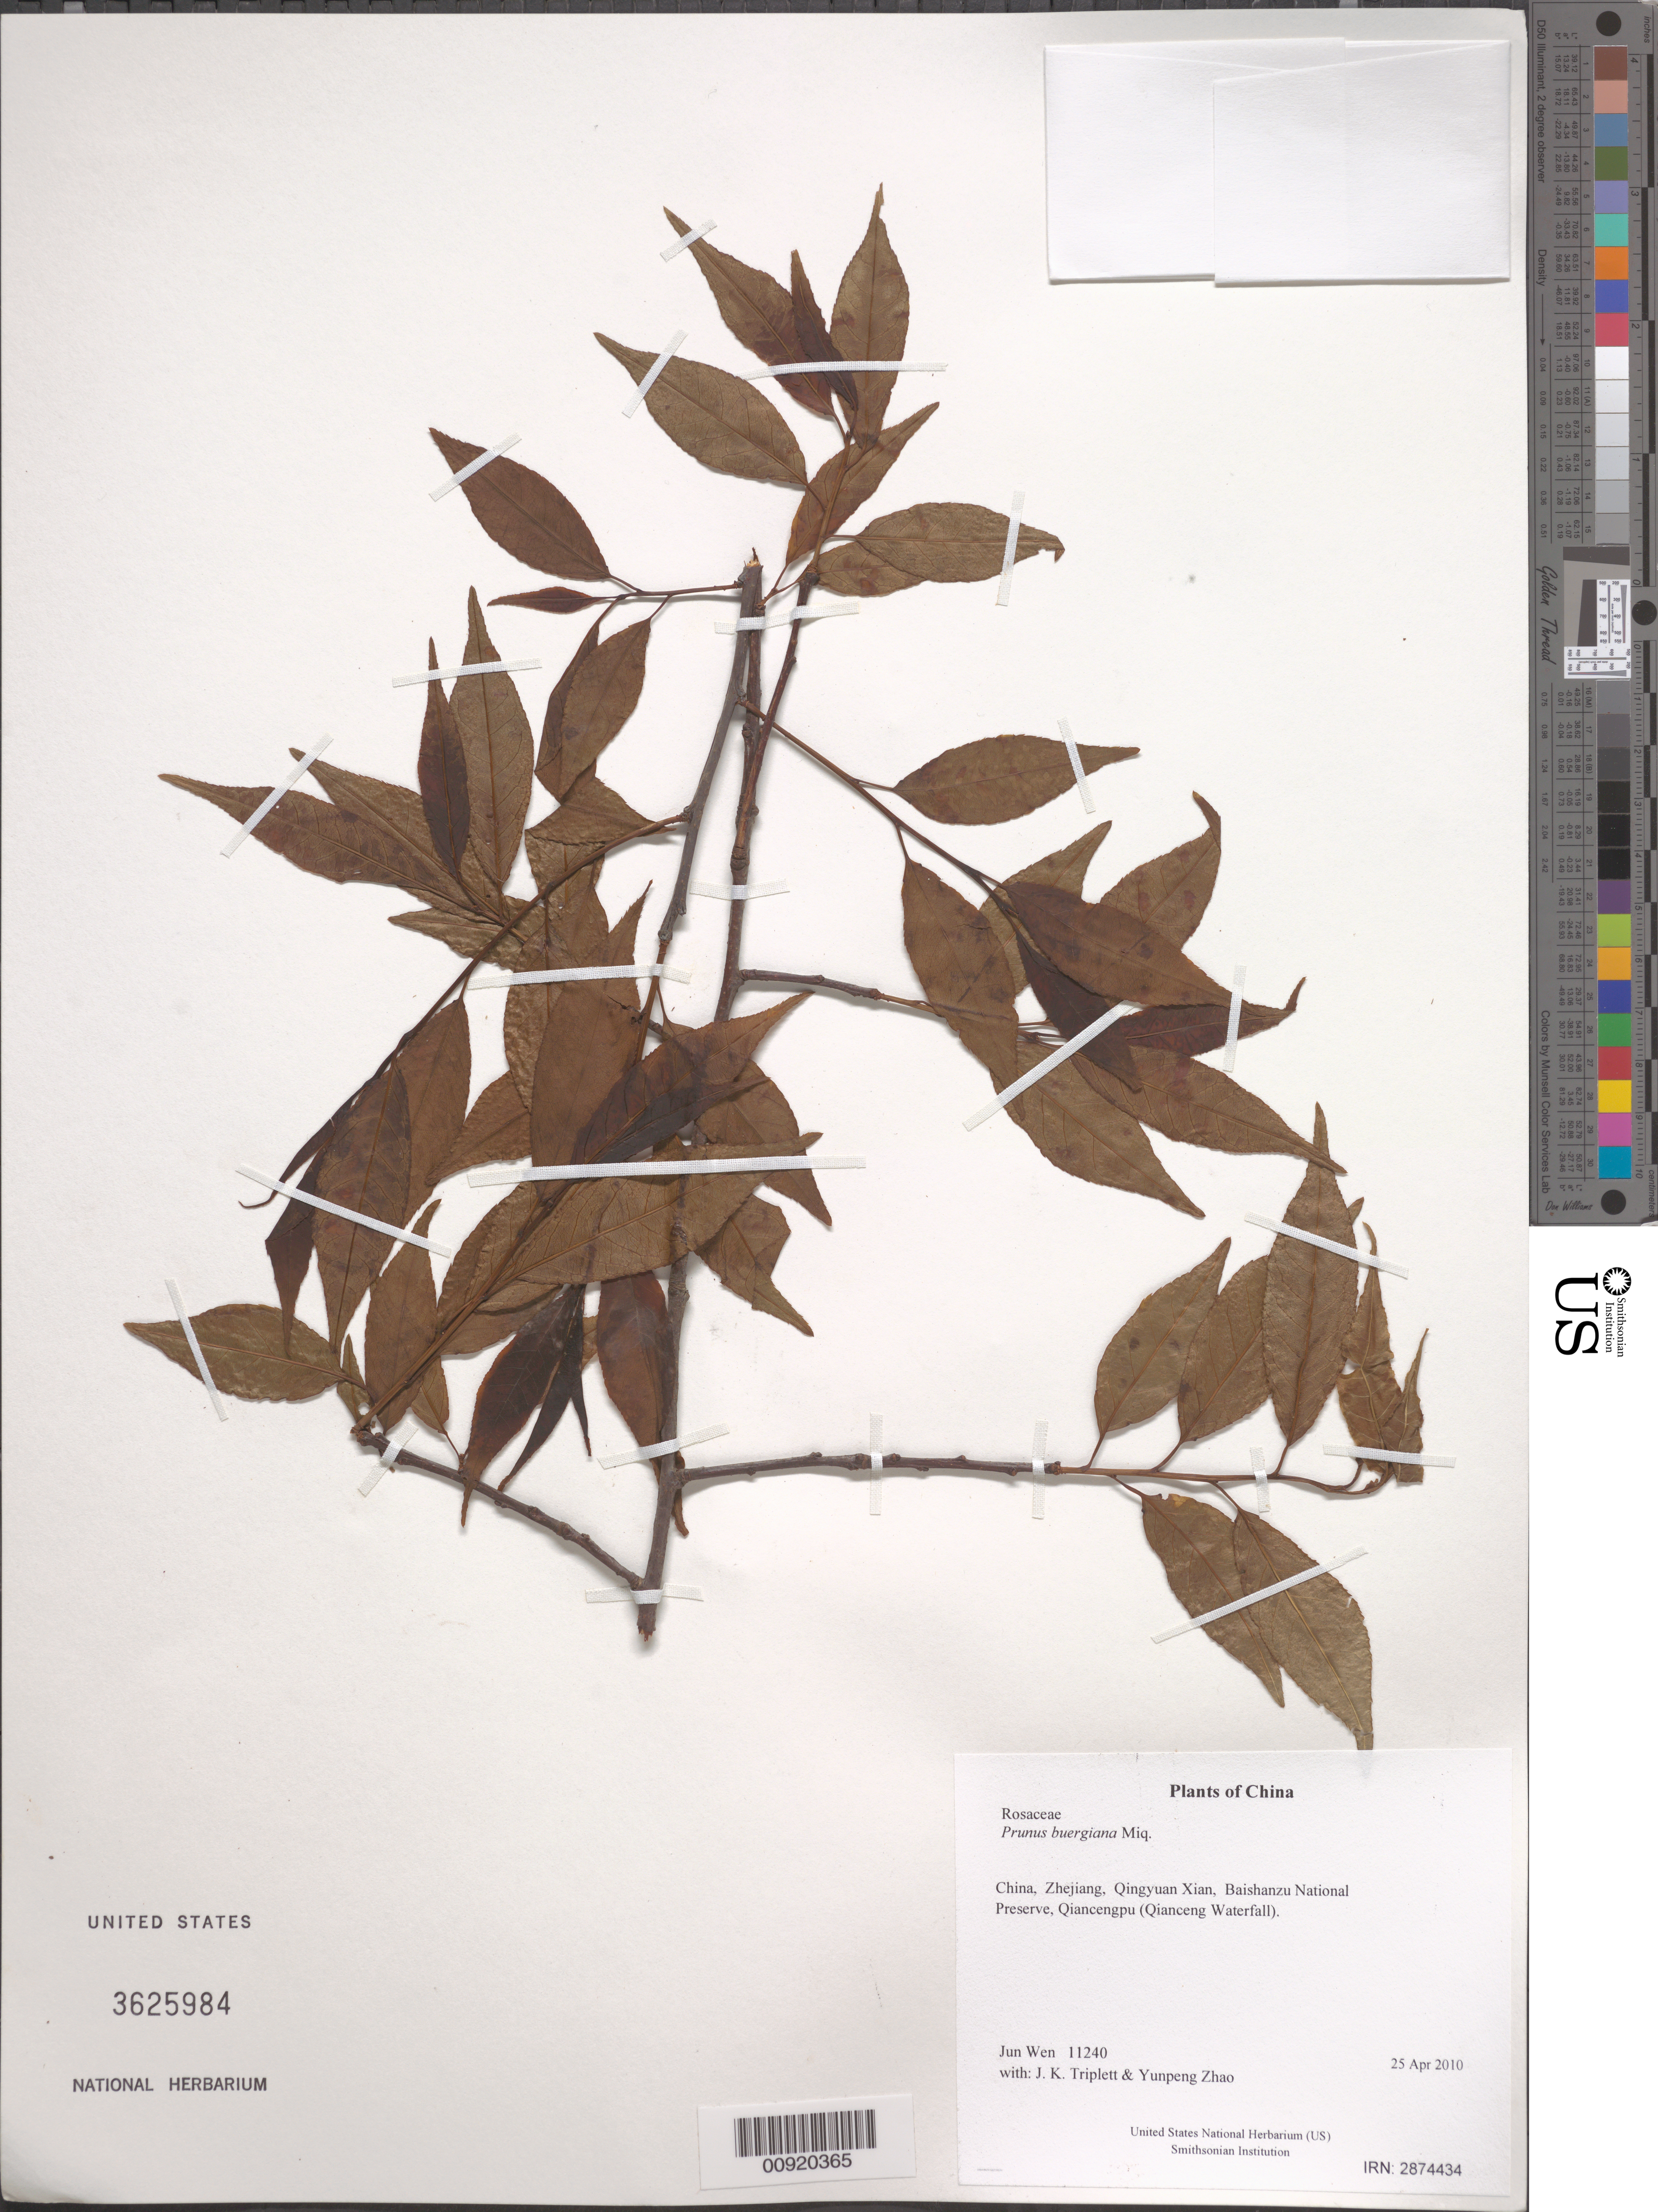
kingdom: Plantae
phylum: Tracheophyta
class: Magnoliopsida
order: Rosales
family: Rosaceae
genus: Prunus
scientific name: Prunus buergeriana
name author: Miq.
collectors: J. Wen, J. K. Triplett & Yunpeng Zhao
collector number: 11240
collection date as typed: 25 Apr 2010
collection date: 2010-04-25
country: China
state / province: Zhejiang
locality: Qingyuan Xian, Baishanzu National Preserve, Qiancengpu (Qianceng Waterfall).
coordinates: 27 44.894 N, 119 11.188 E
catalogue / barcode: US 3625984